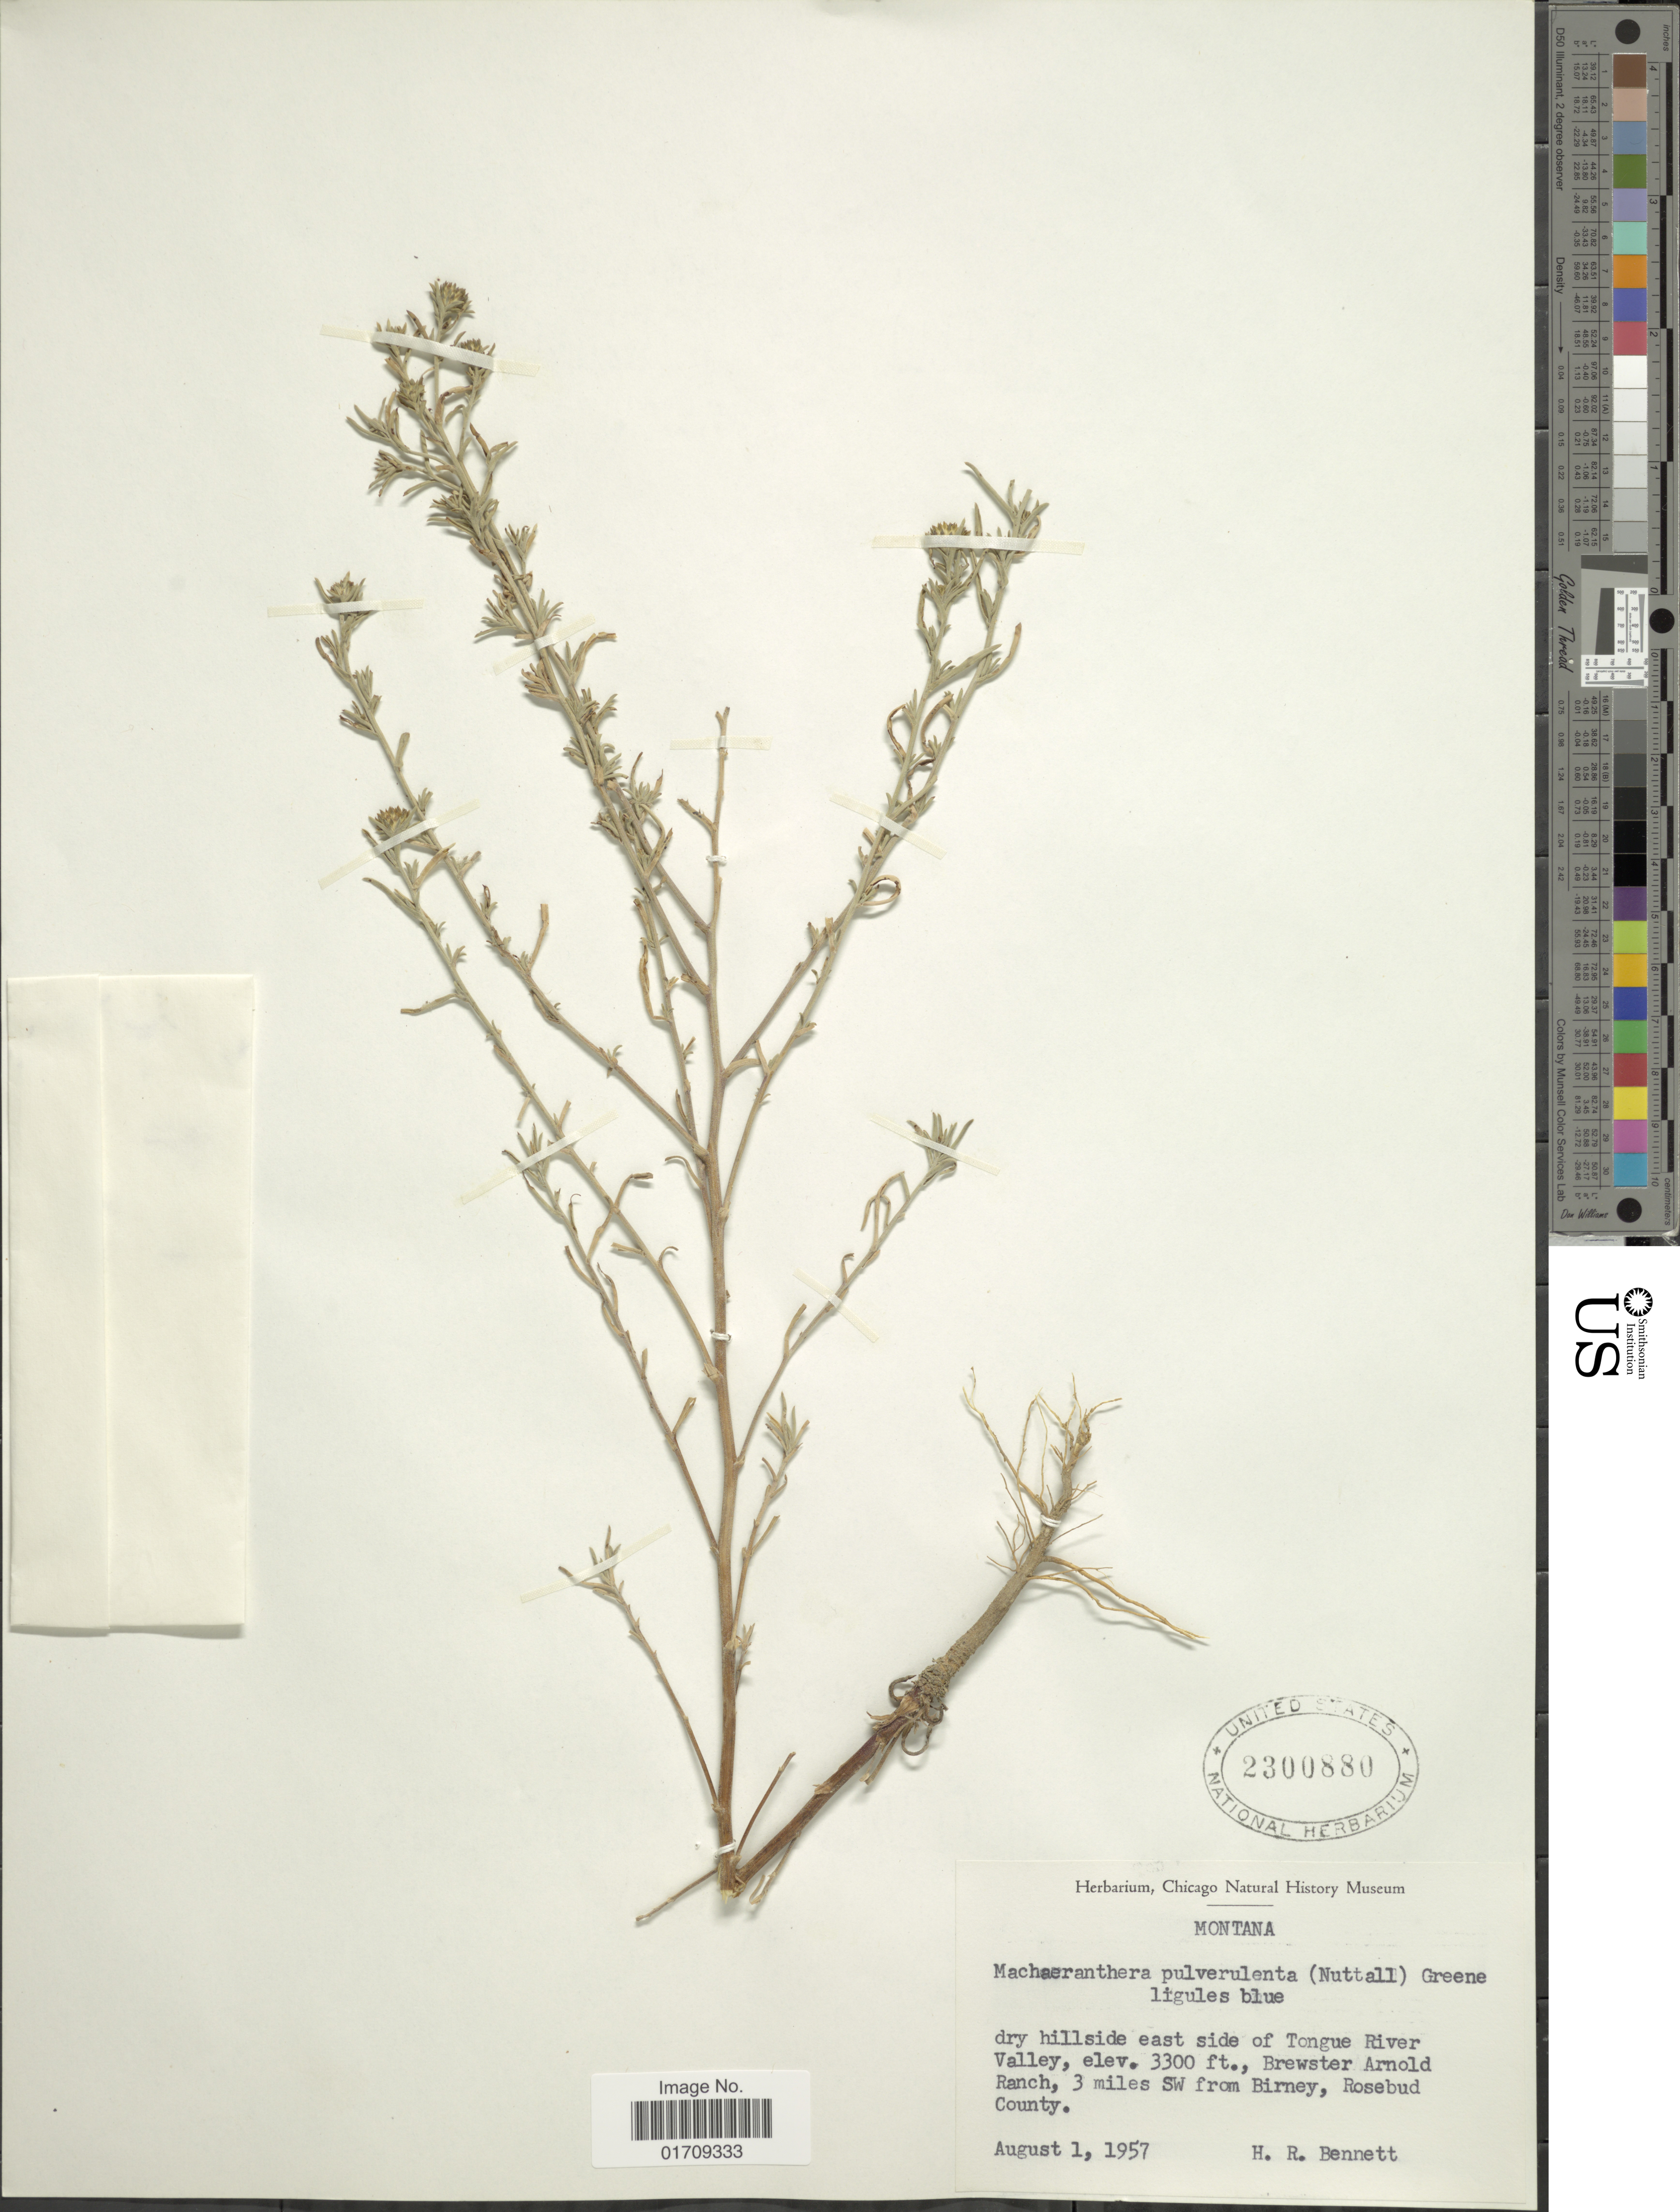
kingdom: Plantae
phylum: Tracheophyta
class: Magnoliopsida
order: Asterales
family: Asteraceae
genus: Machaeranthera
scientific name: Machaeranthera pulverulenta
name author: (Nutt.) Greene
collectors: H. R. Bennett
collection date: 1957-08-01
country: United States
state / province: Montana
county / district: Rosebud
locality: East side of Tongue River Valley, Brewster Arnold Ranch, 3 miles SW from Birney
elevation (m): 1006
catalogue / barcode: US 2300880